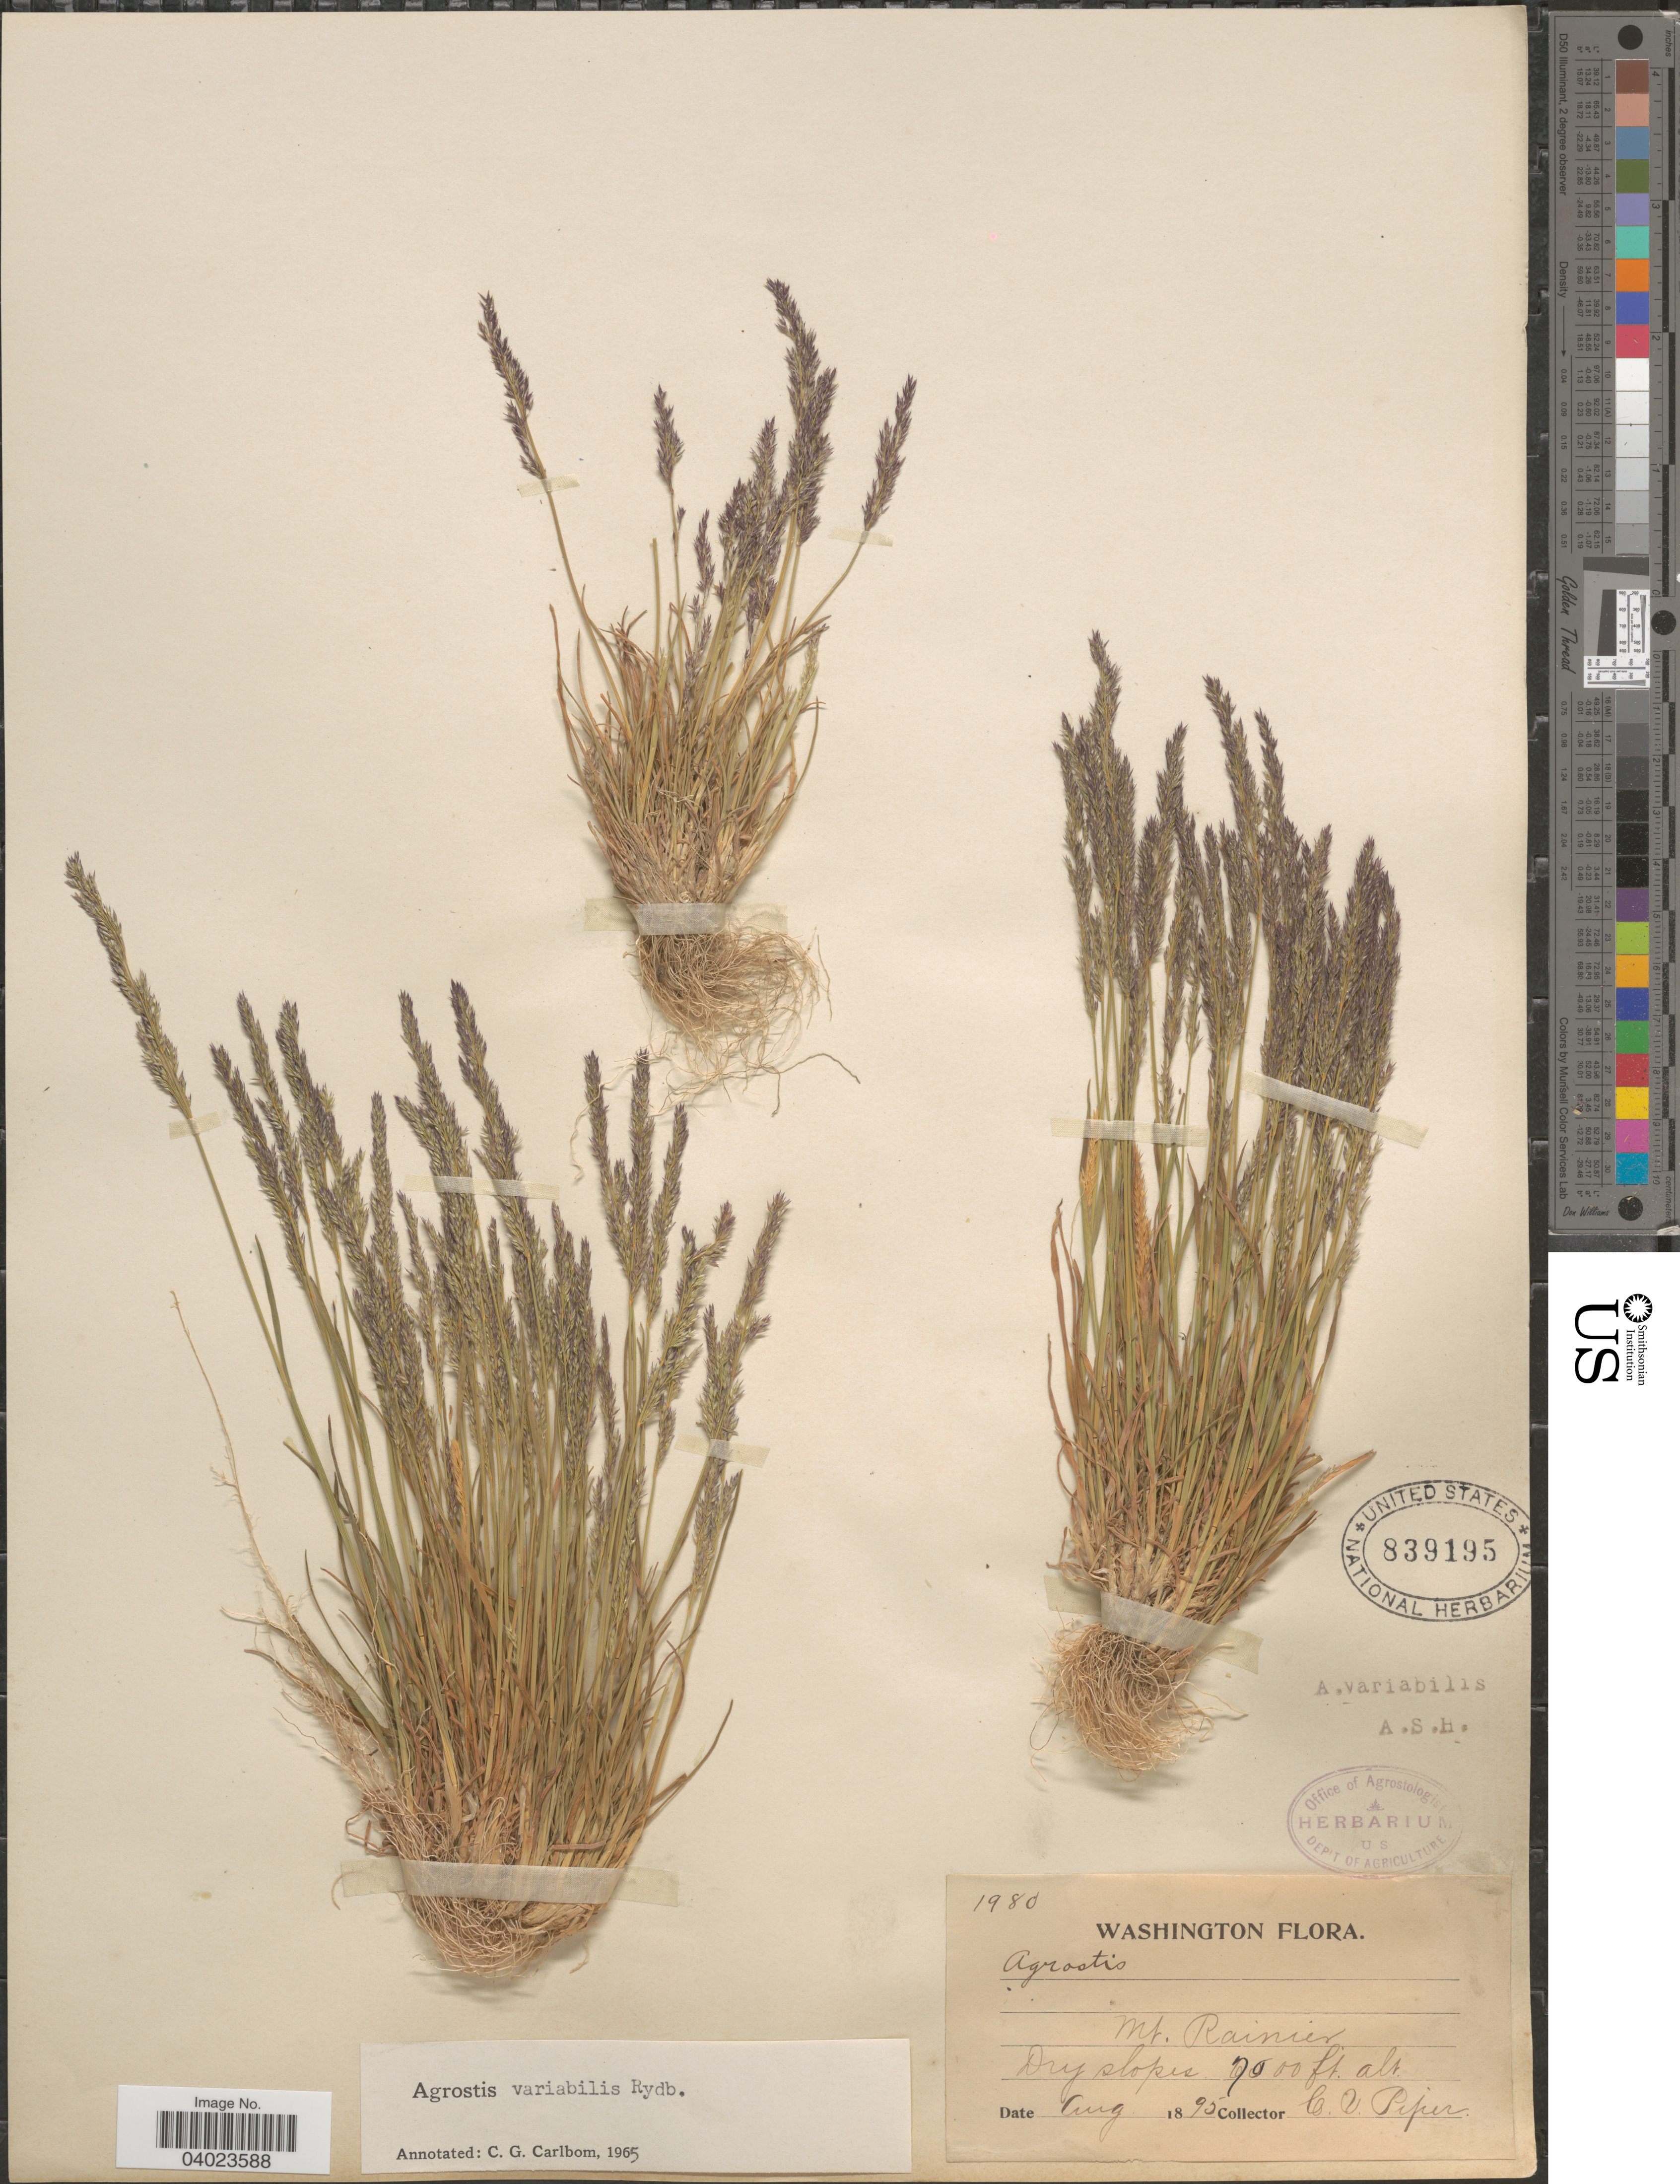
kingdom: Plantae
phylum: Tracheophyta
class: Liliopsida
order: Poales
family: Poaceae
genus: Agrostis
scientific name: Agrostis variabilis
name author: Rydb.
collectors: C. V. Piper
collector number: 1980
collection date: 1895-08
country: United States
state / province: Washington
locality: Mt. Rainier.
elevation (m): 2134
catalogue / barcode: US 839195